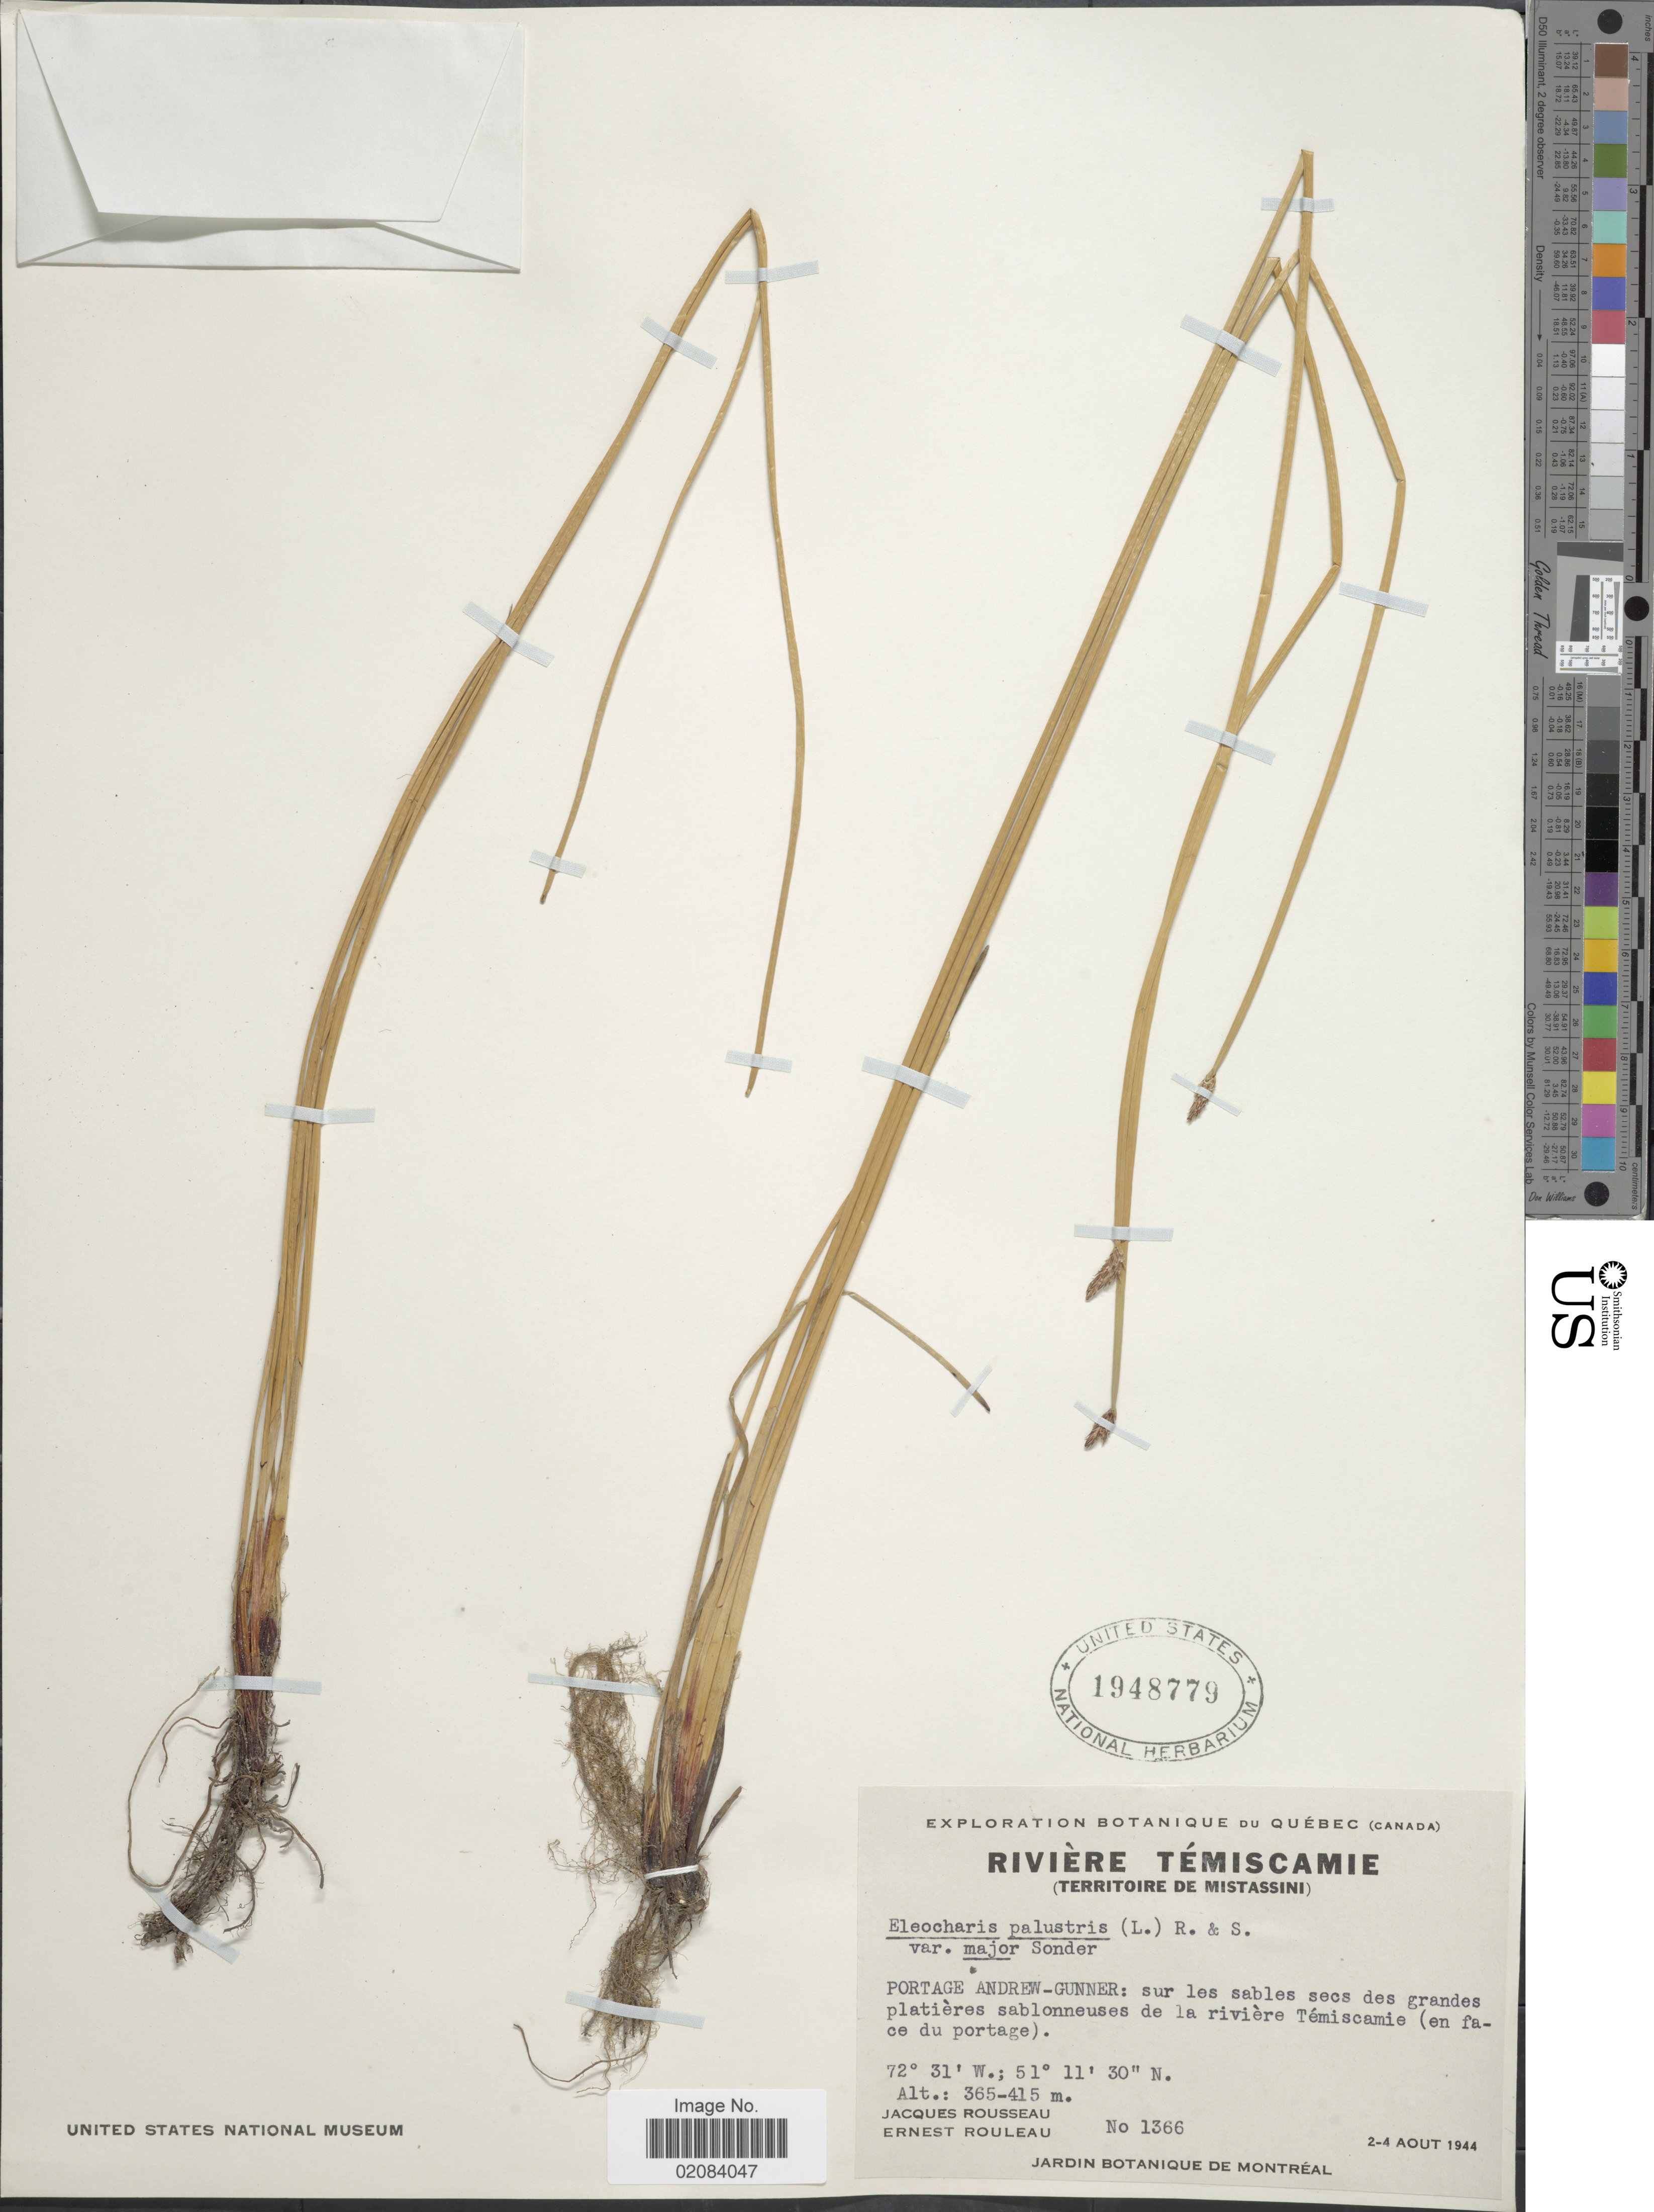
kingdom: Plantae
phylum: Tracheophyta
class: Liliopsida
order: Poales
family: Cyperaceae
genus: Eleocharis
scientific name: Eleocharis palustris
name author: (L.) Roem. & Schult.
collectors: J. Rousseau & E. Rouleau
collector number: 1366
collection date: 1944-08-02/1944-08-04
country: Canada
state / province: Quebec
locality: Quebec, Riviere Temescamie (Territoire de Mistassini), Portage Andrew-Gunner: sur les sables secs des grandes platieres sablonneuses de la riviere Temiscamie (en face du Portage) .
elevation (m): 365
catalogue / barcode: US 1948779